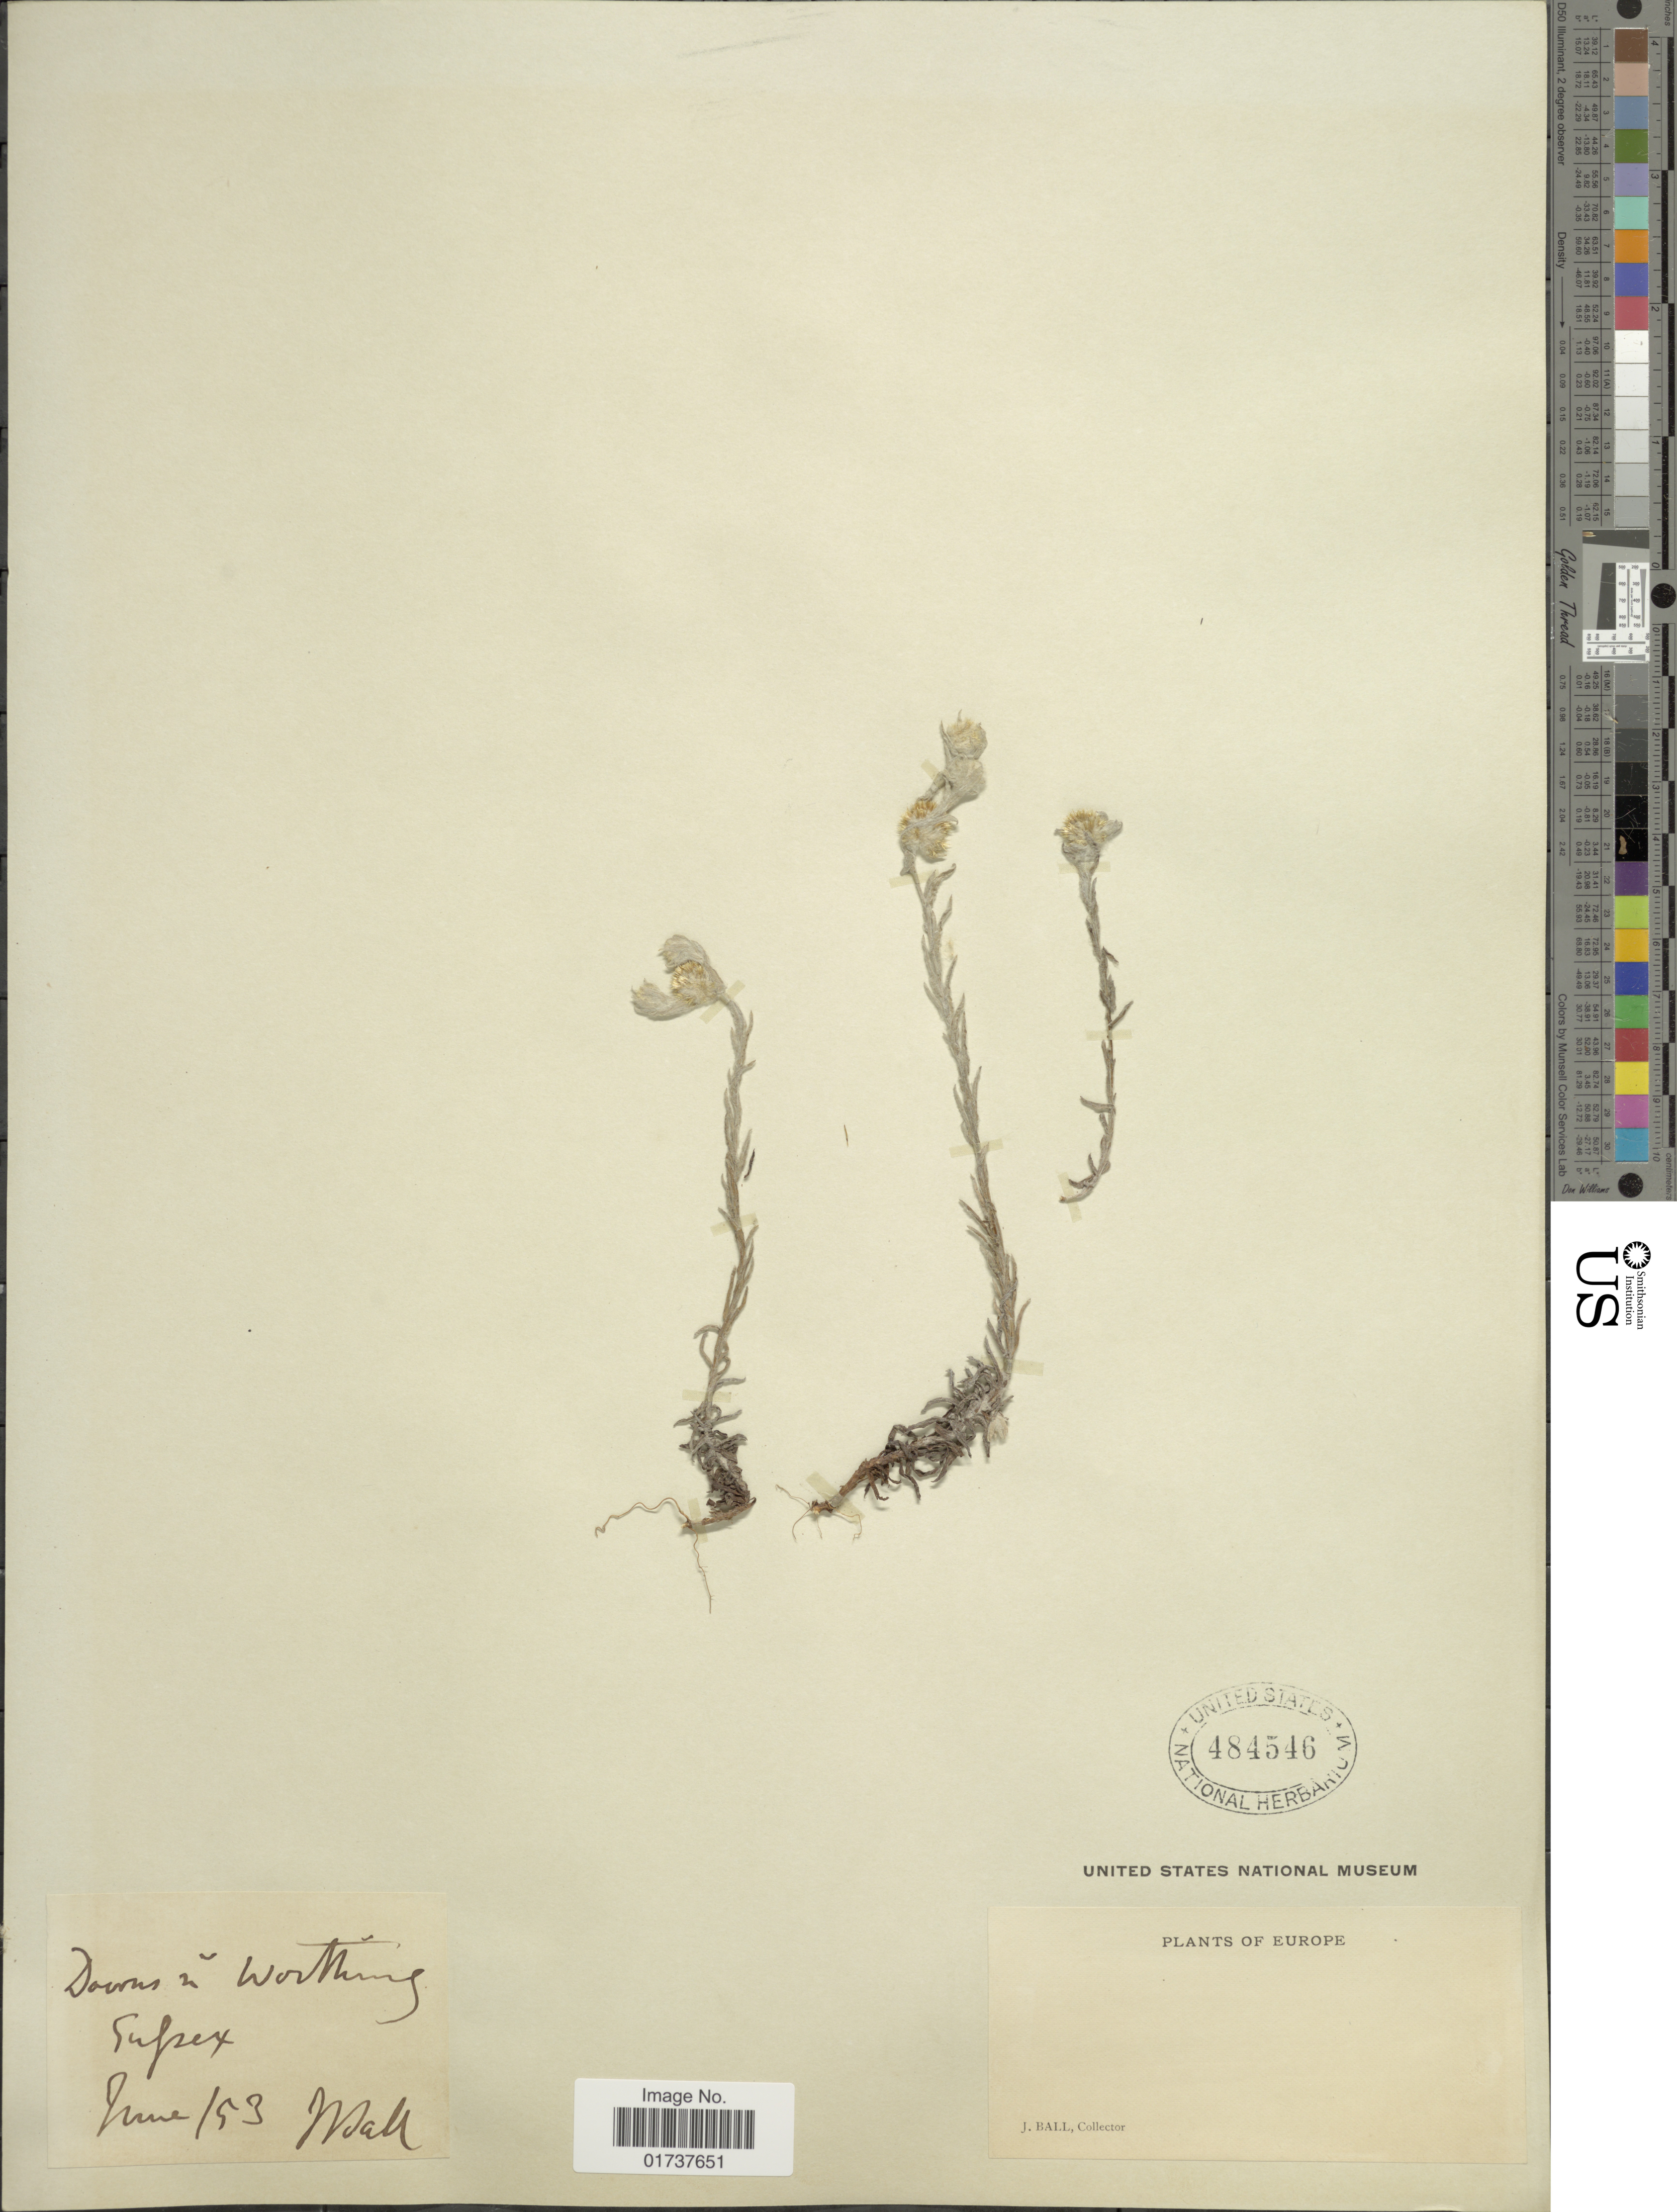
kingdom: Plantae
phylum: Tracheophyta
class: Magnoliopsida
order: Asterales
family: Asteraceae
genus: Gnaphalium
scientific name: Gnaphalium sp.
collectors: J. Ball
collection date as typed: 153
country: United Kingdom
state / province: England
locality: Sussex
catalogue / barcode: US 484546